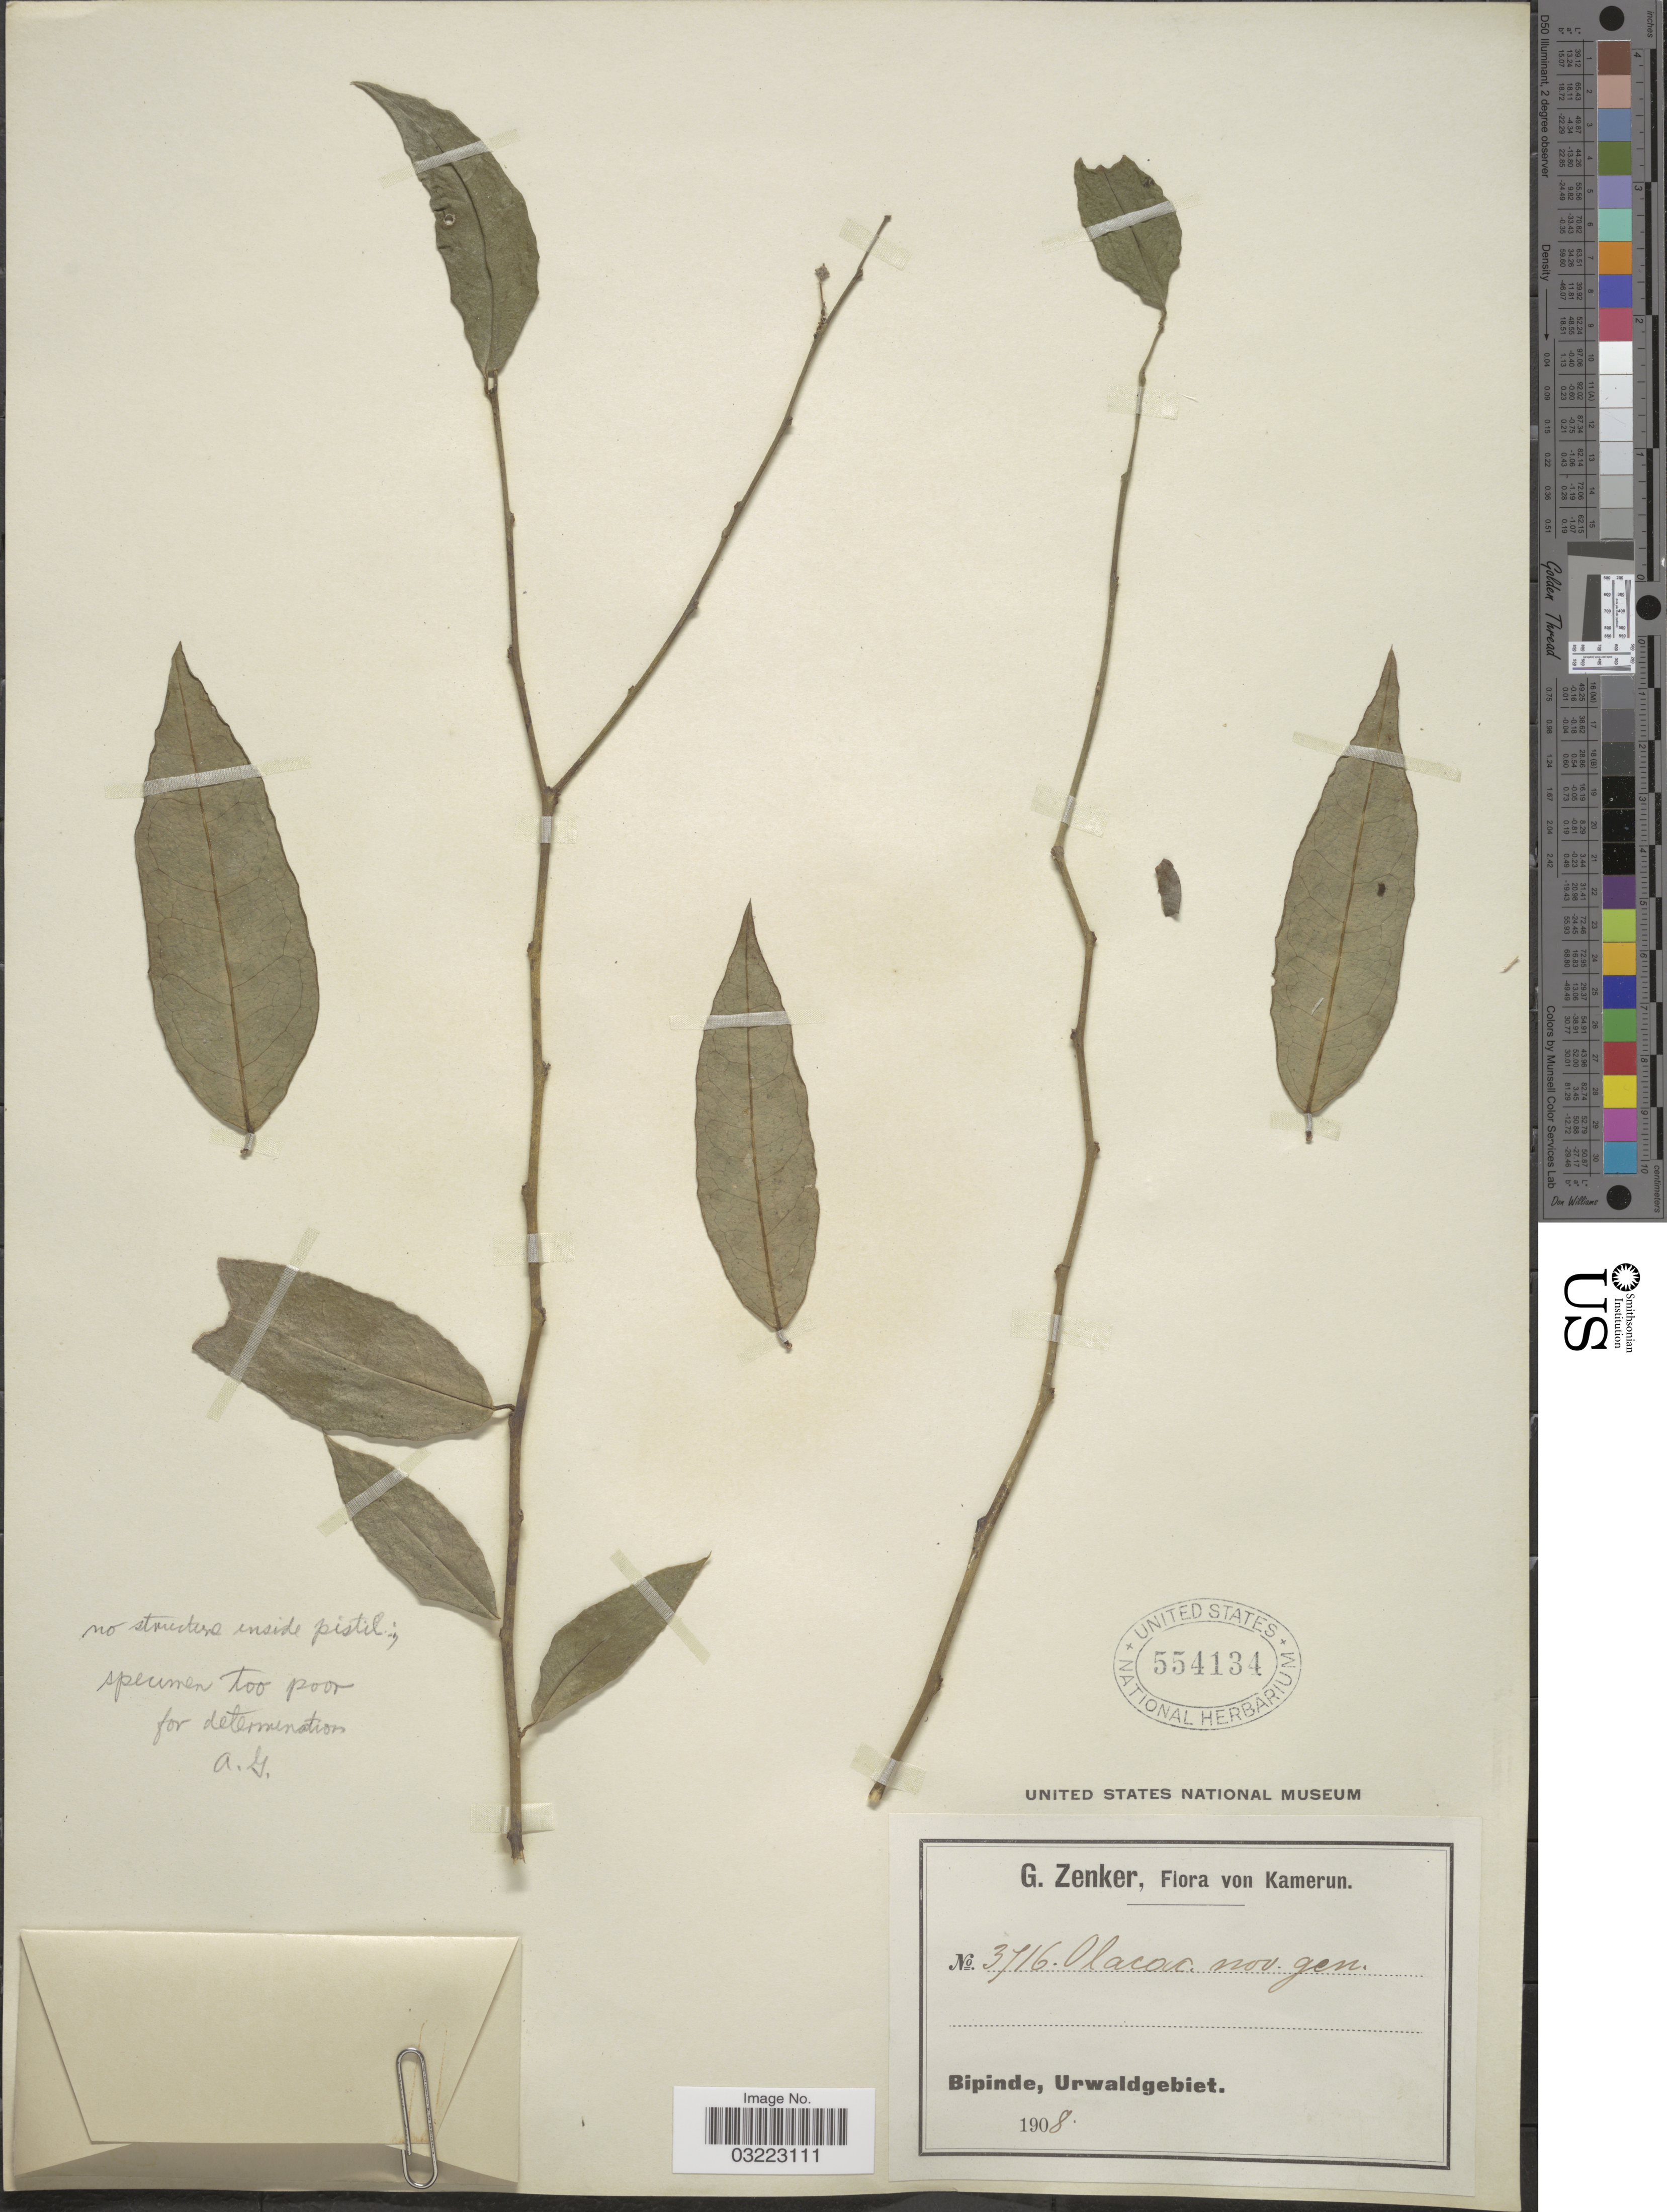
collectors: G. A. Zenker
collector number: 3716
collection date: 1908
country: Cameroon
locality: Kamerun. Bipinde, Urwaldgebiet.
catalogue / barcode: US 554134